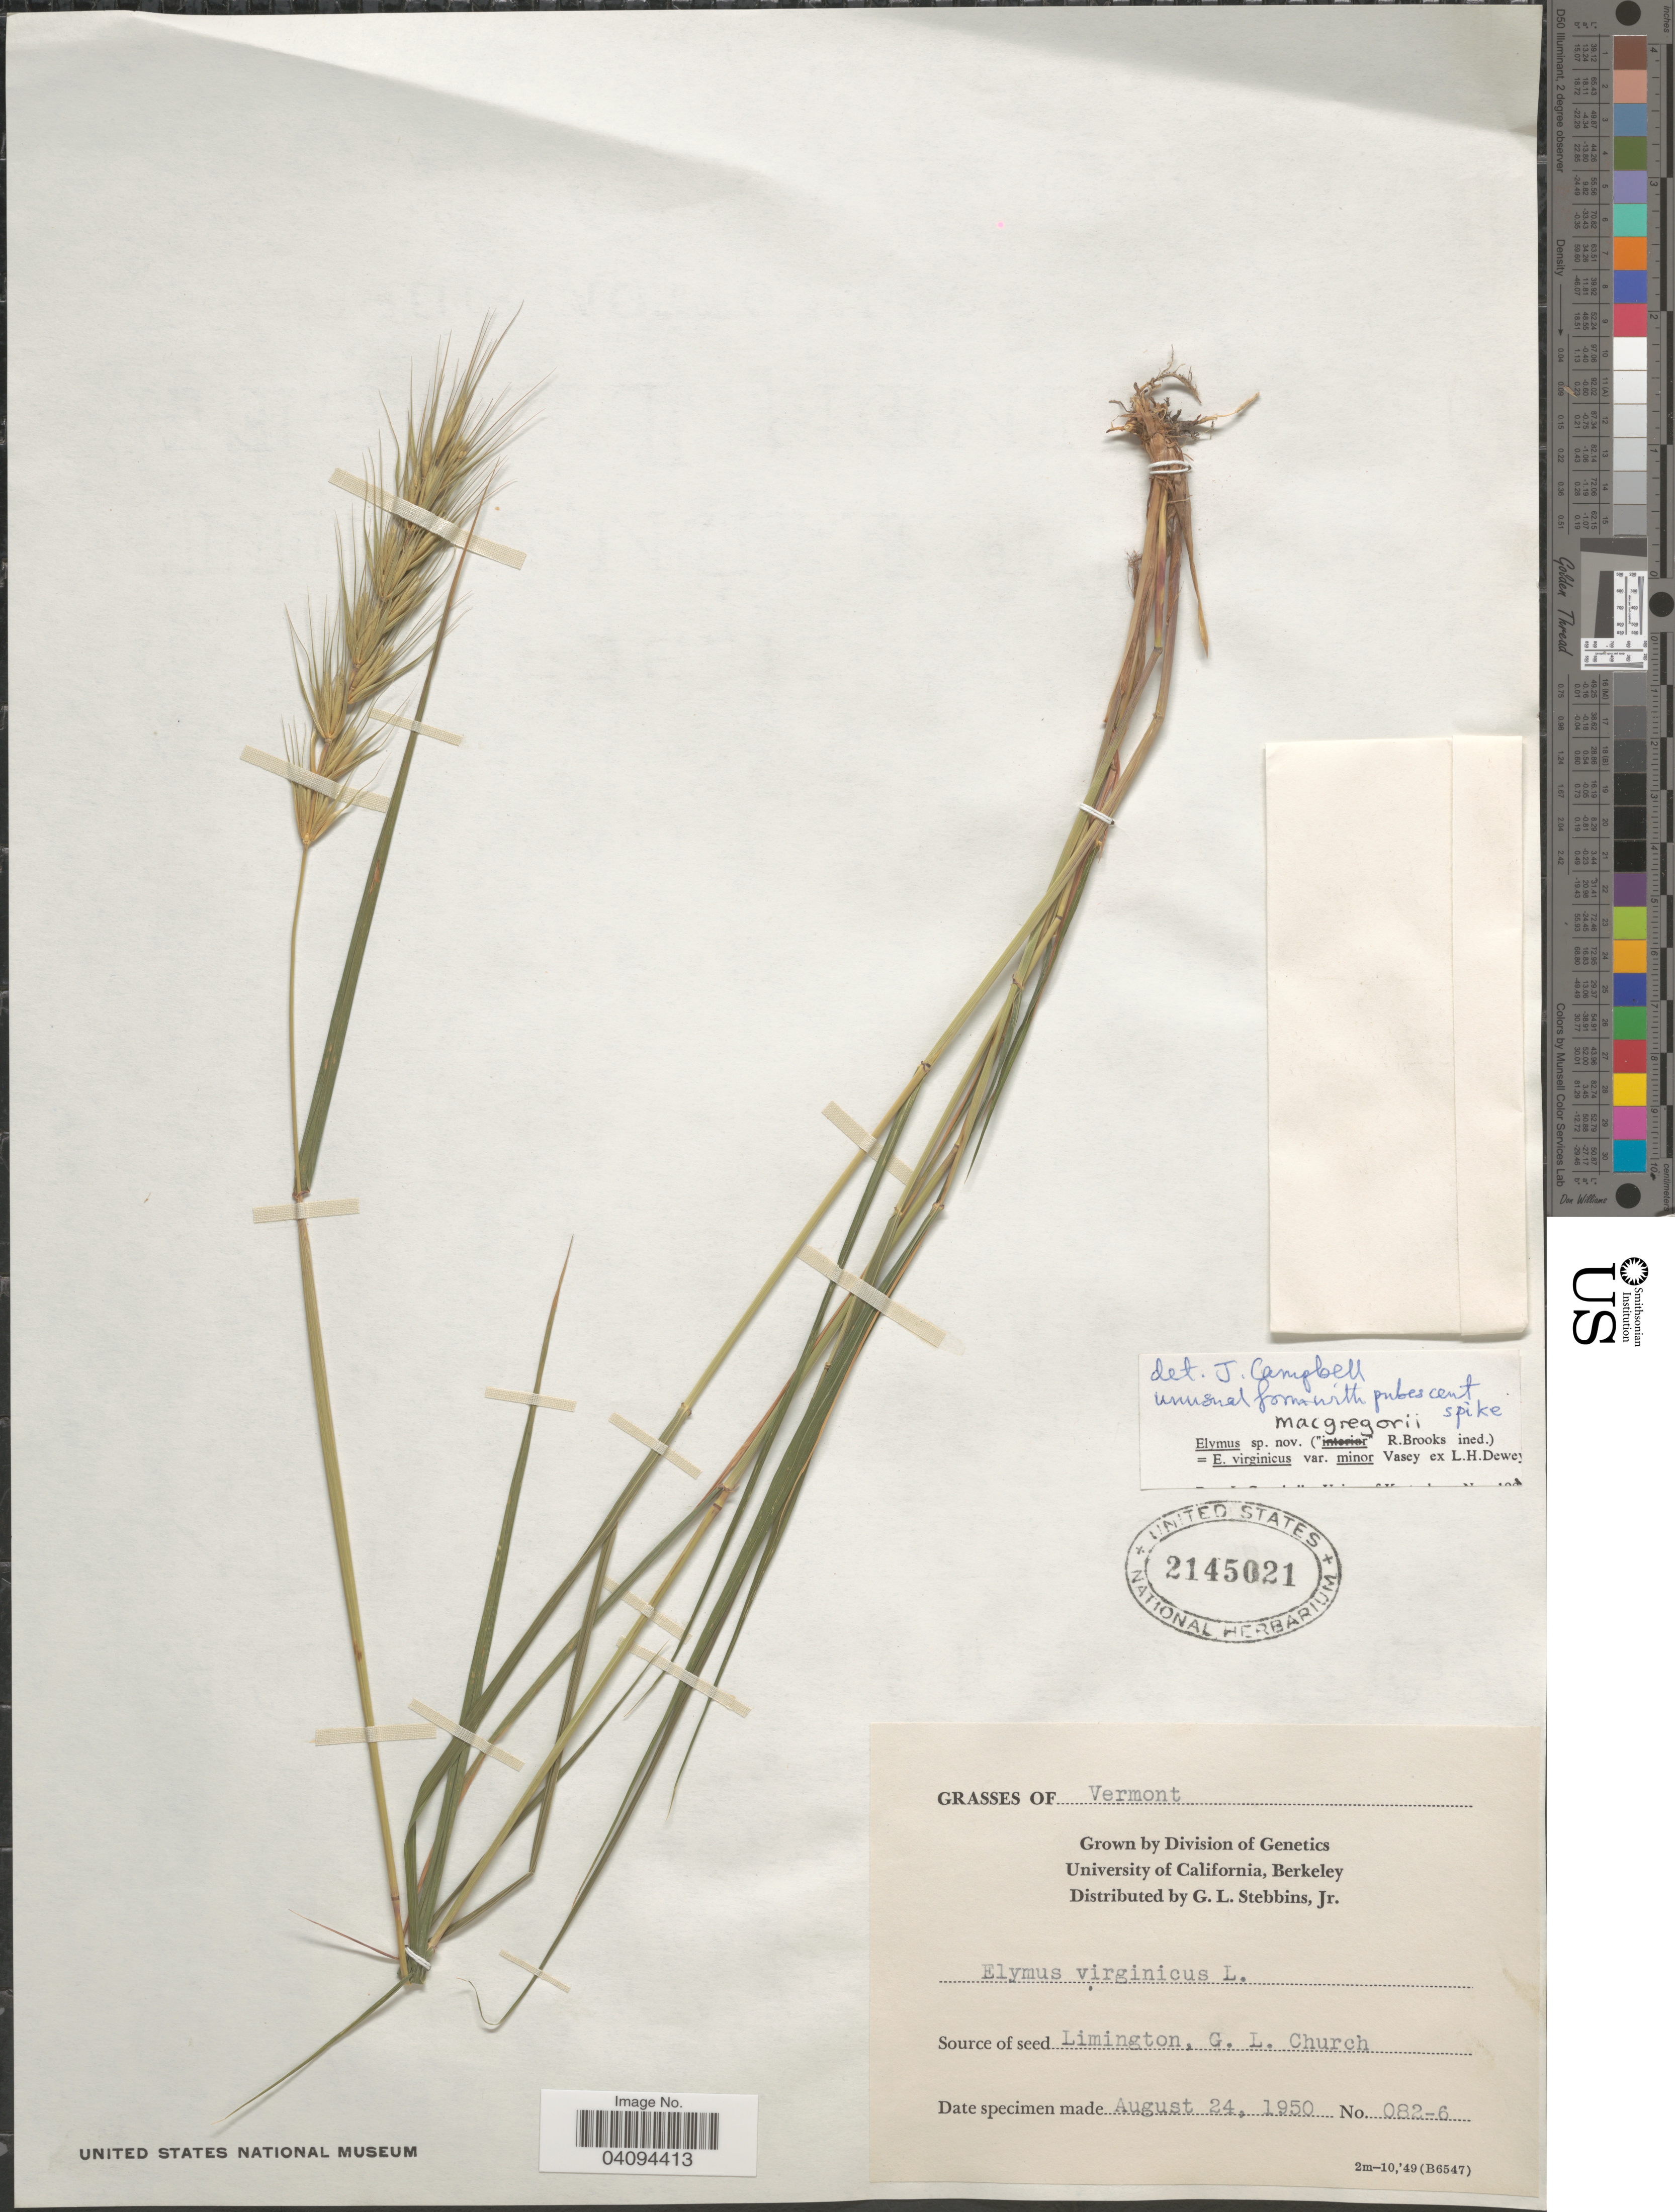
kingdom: Plantae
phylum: Tracheophyta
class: Liliopsida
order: Poales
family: Poaceae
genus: Elymus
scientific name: Elymus macgregorii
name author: R.E. Brooks & J.J.N. Campb.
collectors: G. L. Stebbins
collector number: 082-6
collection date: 1950-08-24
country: United States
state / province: California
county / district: Alameda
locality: University of California, Berkeley.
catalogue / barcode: US 2145021